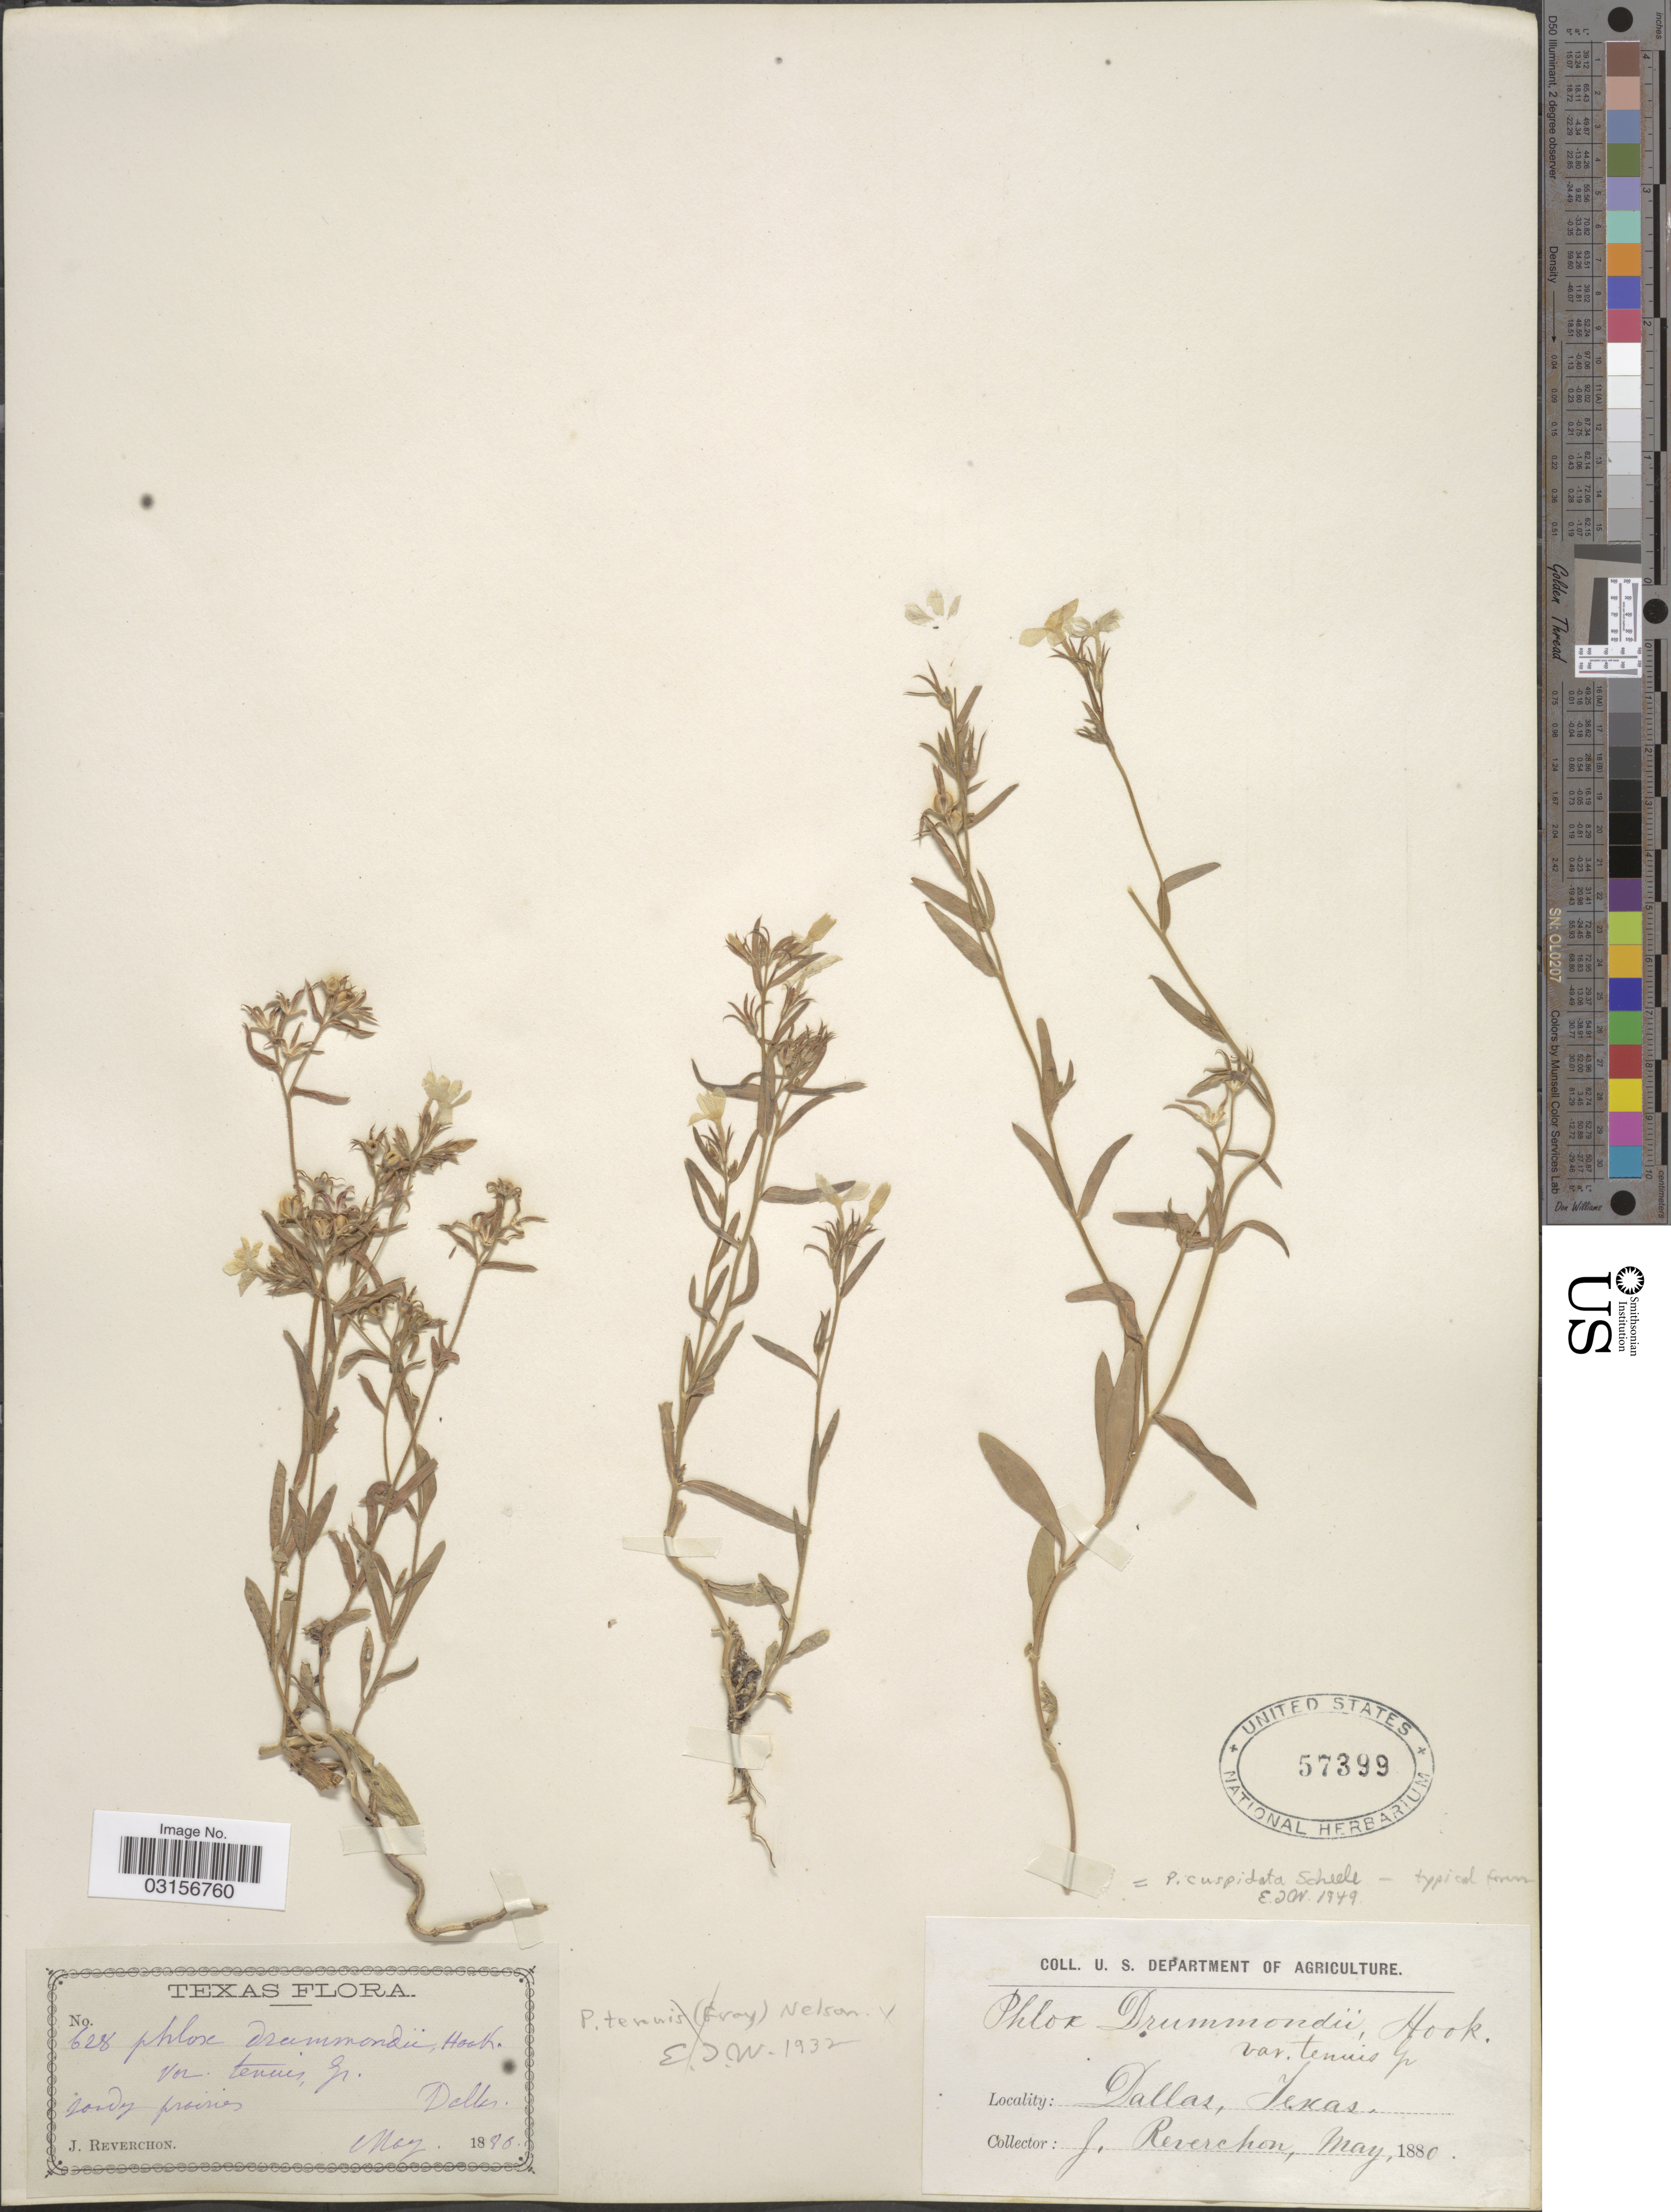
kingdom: Plantae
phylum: Tracheophyta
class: Magnoliopsida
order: Ericales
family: Polemoniaceae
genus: Phlox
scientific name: Phlox cuspidata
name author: Scheele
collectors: J. Reverchon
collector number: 628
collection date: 1880-05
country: United States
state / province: Texas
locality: Dallas, Texas.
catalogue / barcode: US 57399